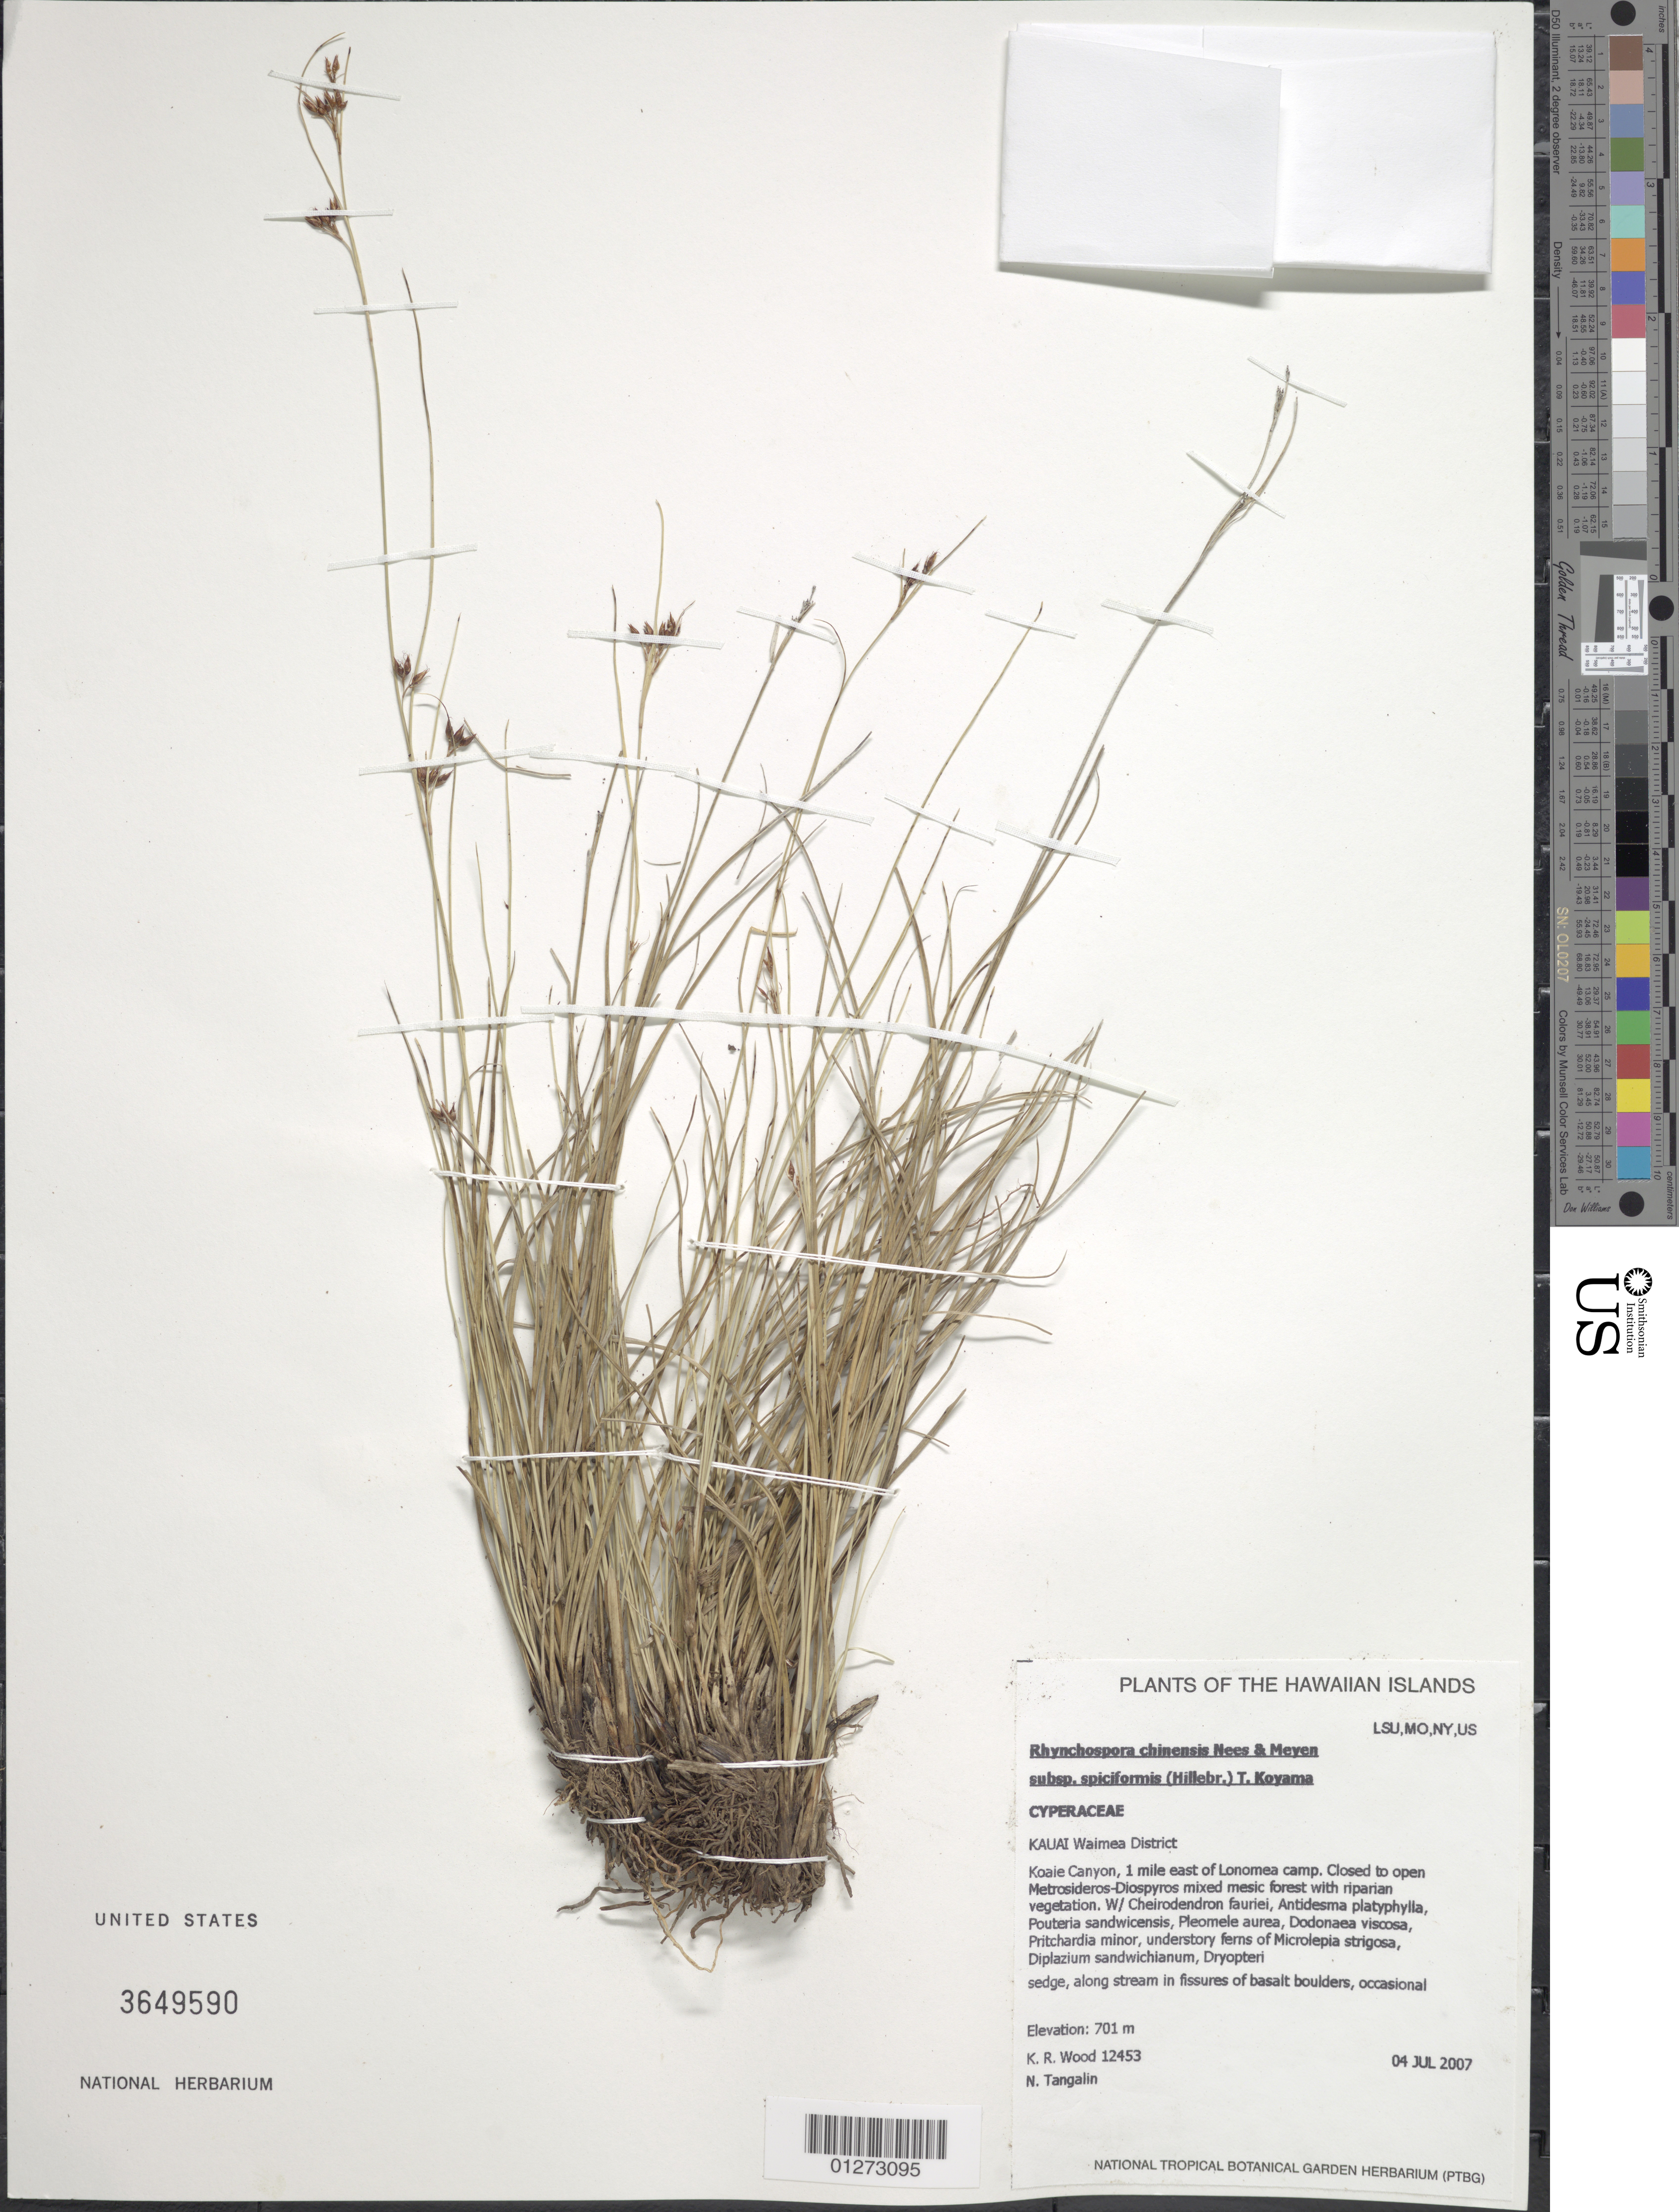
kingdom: Plantae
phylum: Tracheophyta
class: Liliopsida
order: Poales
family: Cyperaceae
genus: Rhynchospora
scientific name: Rhynchospora chinensis subsp. spiciformis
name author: (Hillebr.) T. Koyama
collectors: K. R. Wood & N. Tangalin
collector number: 12453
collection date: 2007-07-04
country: United States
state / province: Hawaii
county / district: Kauai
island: Kaua'i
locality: Waimea District, Koaie Canyon, 1 mile east of Lonomea camp.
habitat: Closed to open mixed mesic forest with riparian vegetation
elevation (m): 701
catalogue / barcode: US 3649590